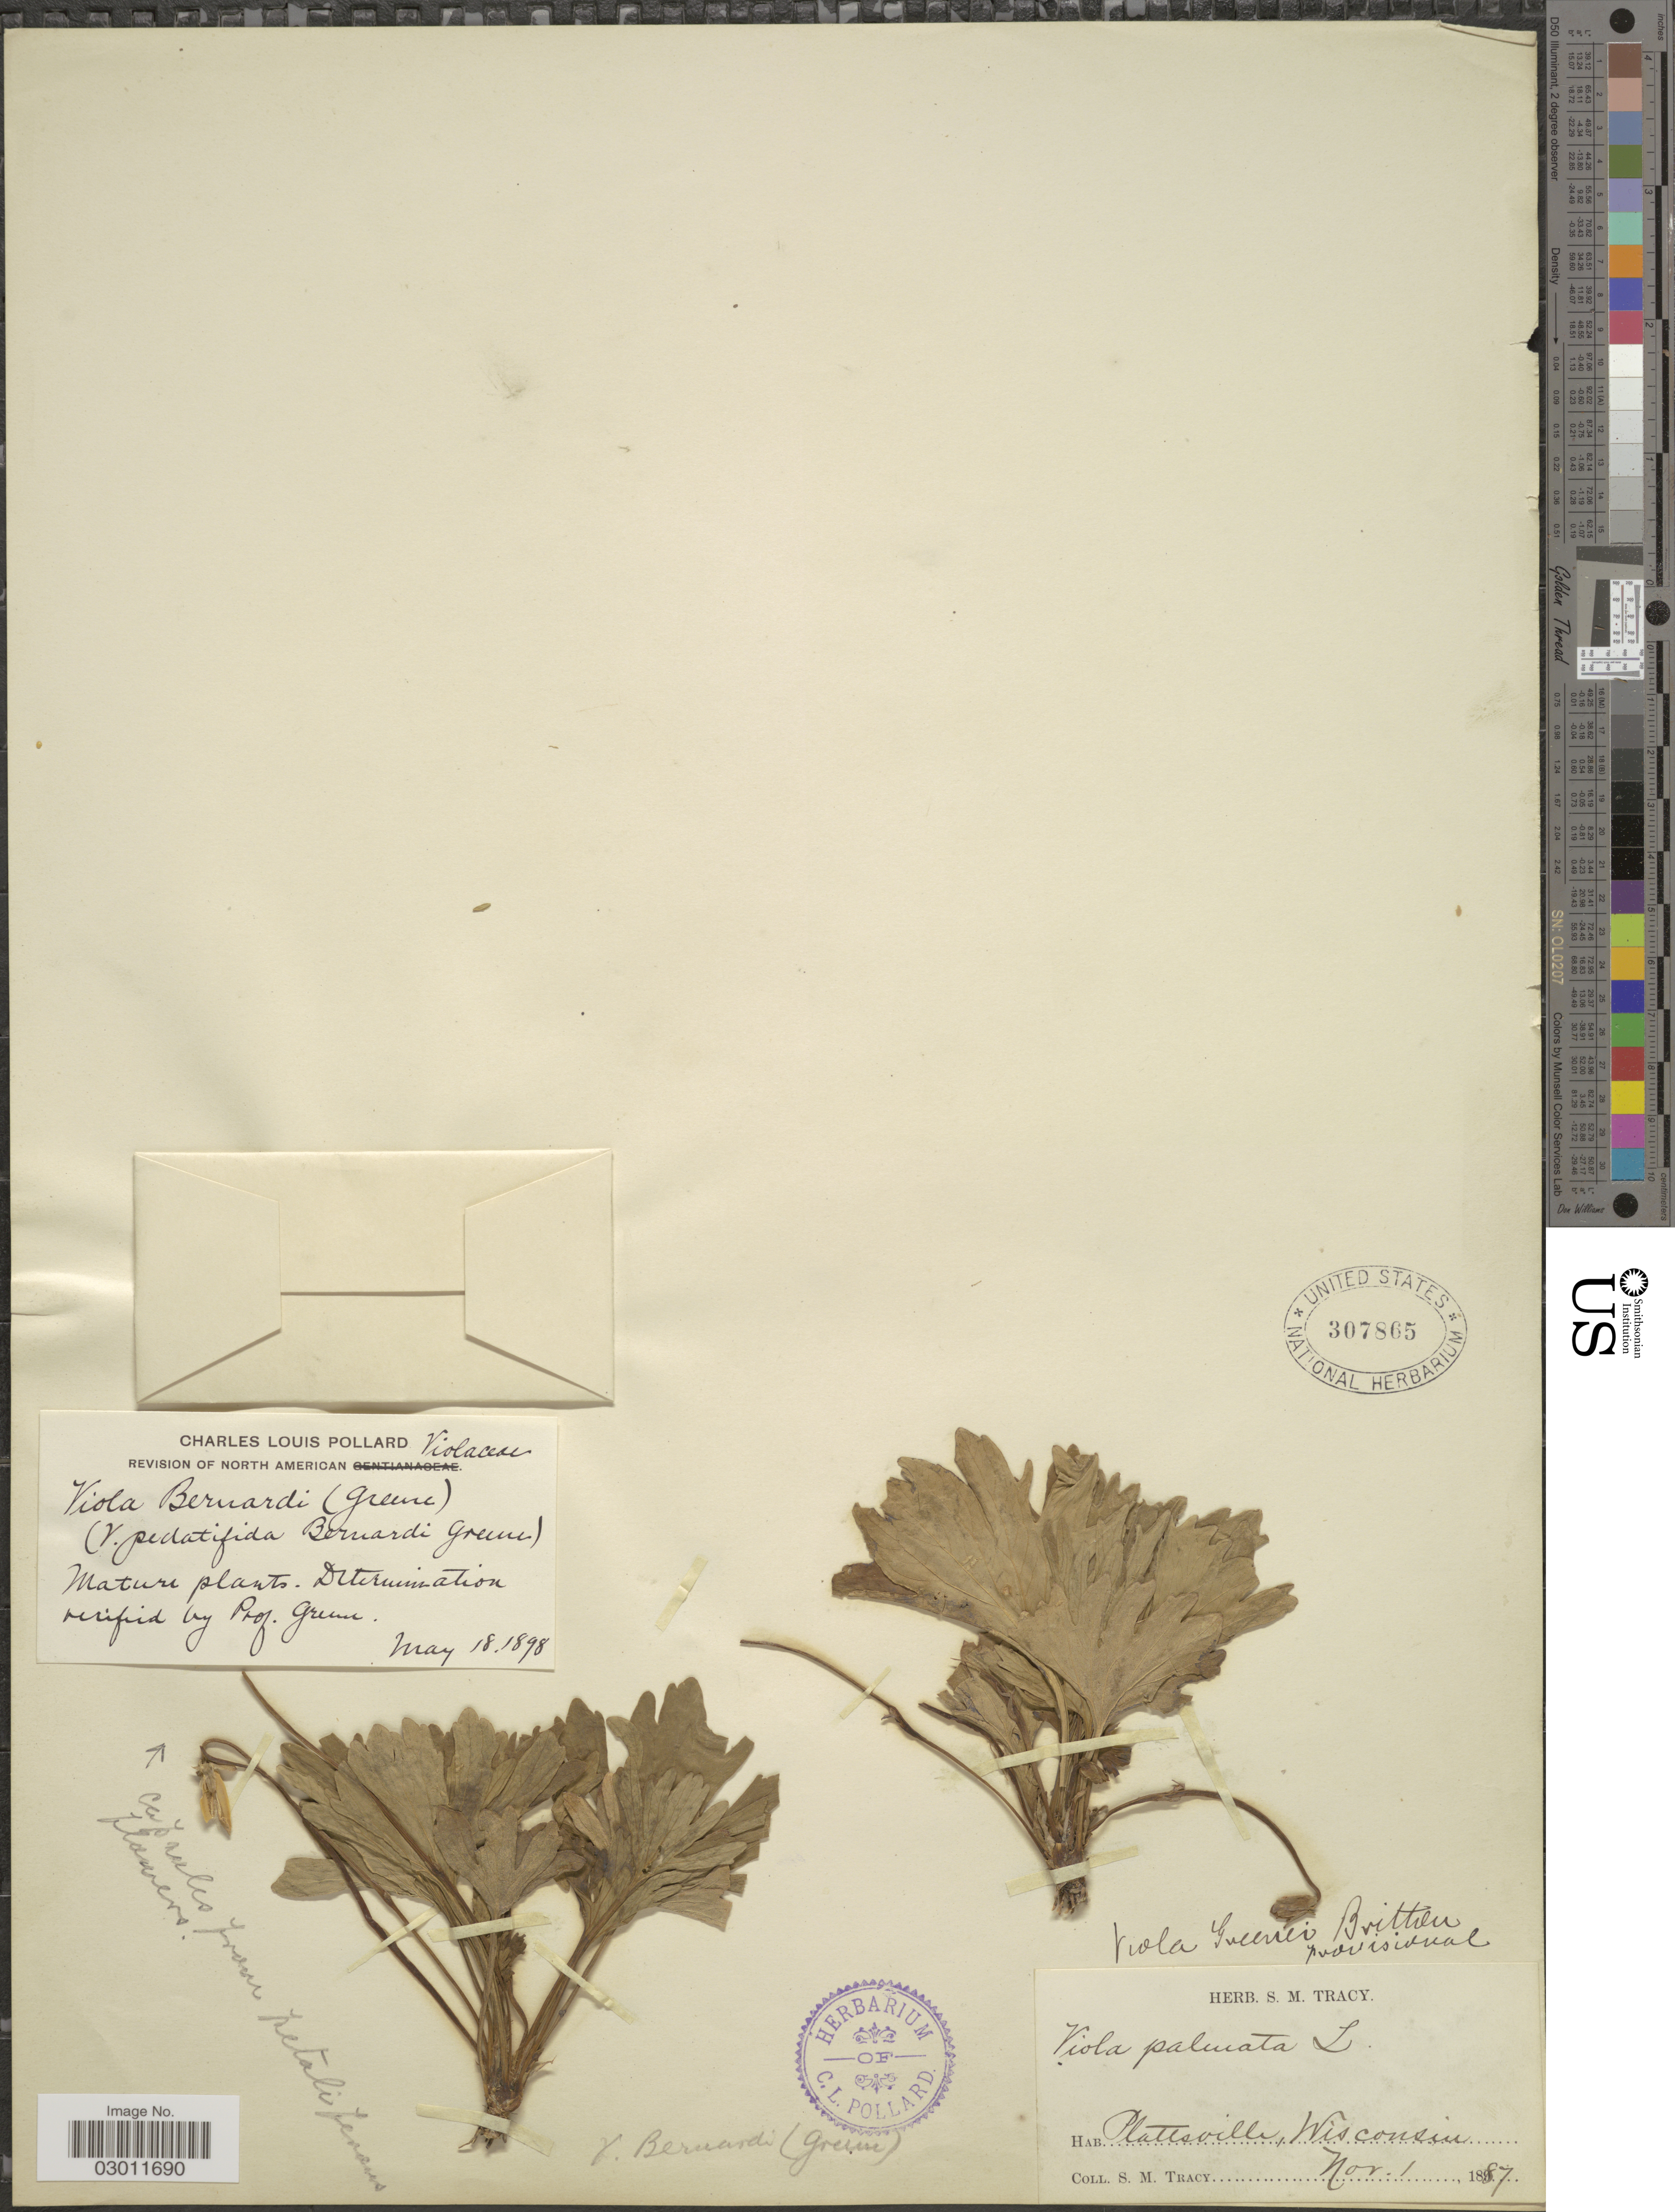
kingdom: Plantae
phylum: Tracheophyta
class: Magnoliopsida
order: Malpighiales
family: Violaceae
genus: Viola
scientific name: Viola x bernardii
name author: (Greene) Greene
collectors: S. M. Tracy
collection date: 1887-11-01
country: United States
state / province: Wisconsin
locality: Plattsville.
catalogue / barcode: US 307865